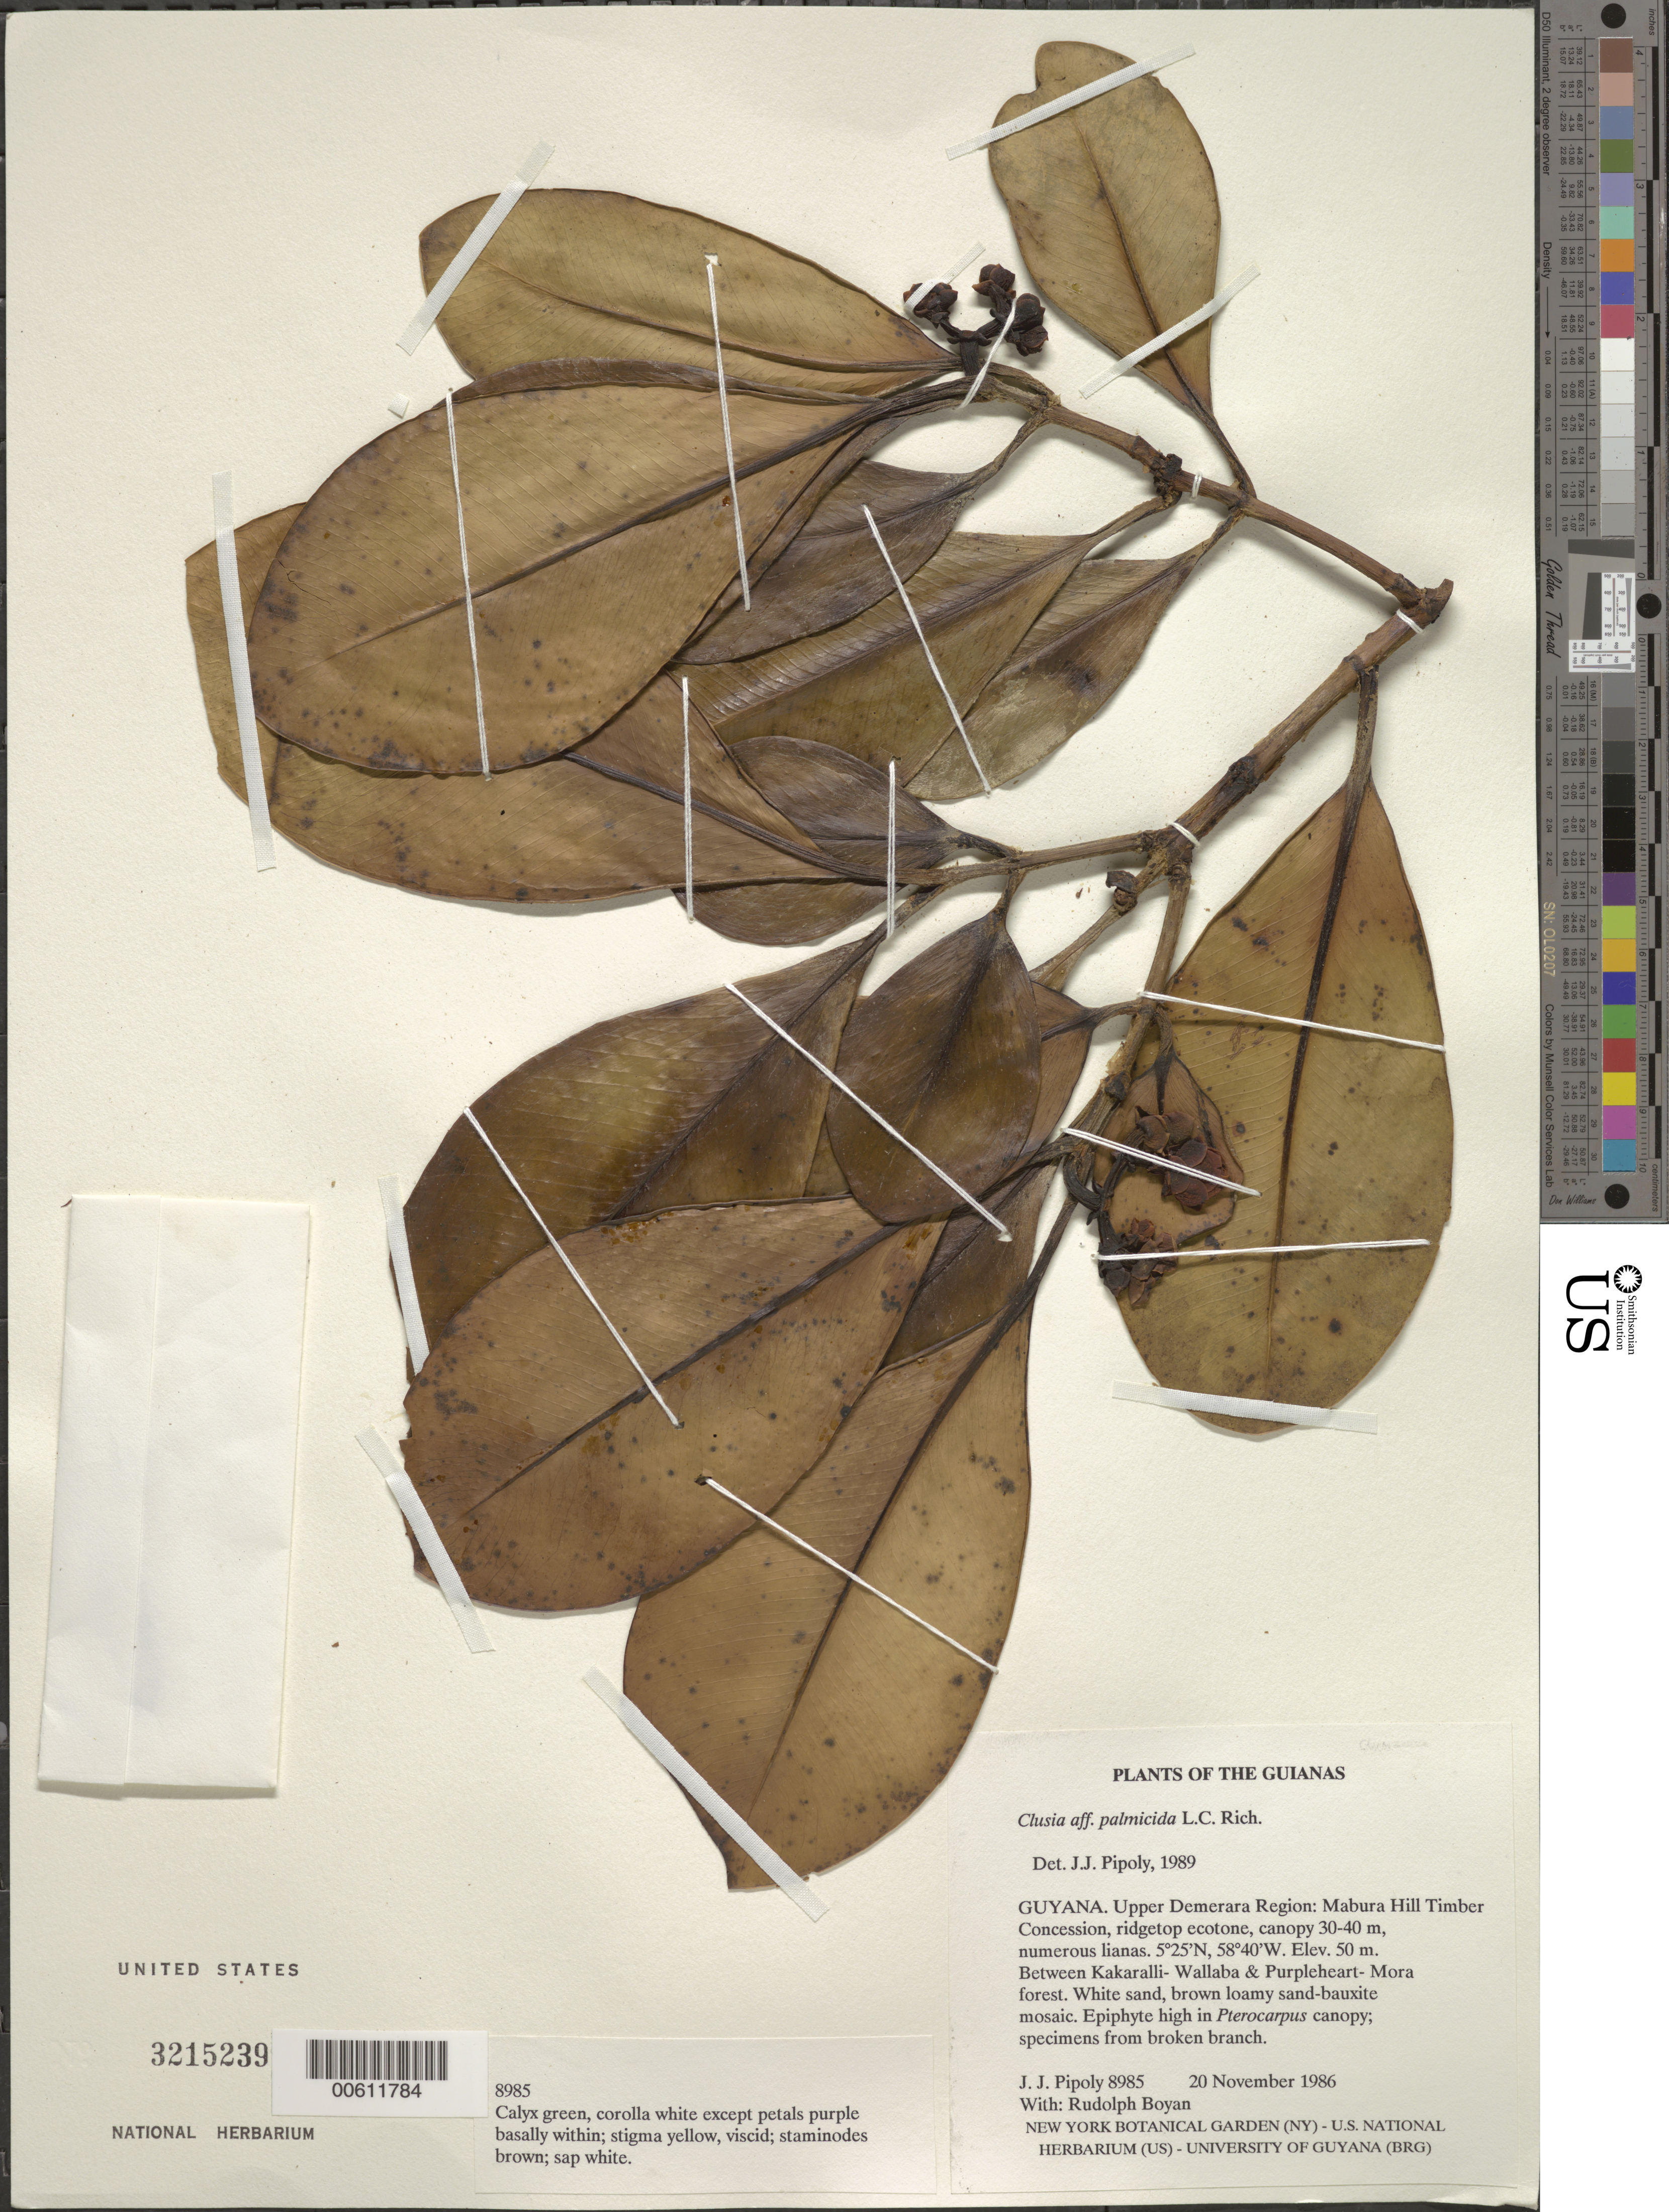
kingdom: Plantae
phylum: Tracheophyta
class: Magnoliopsida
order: Malpighiales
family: Clusiaceae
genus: Clusia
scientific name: Clusia palmicida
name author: Rich.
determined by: Pipoly, J. J., III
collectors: J. J. Pipoly & R. Boyan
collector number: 8985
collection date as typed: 20 November 1986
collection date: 1986-11-20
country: Guyana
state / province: U. Demerara-Berbice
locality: Mabura Hill Timber Concession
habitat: Ridgetop ecotone between Kakaralli- Wallaba & Purpleheart- Morabukea forest. White sand, brown loamy sand-bauxite mosaic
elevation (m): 50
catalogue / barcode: US 3215239